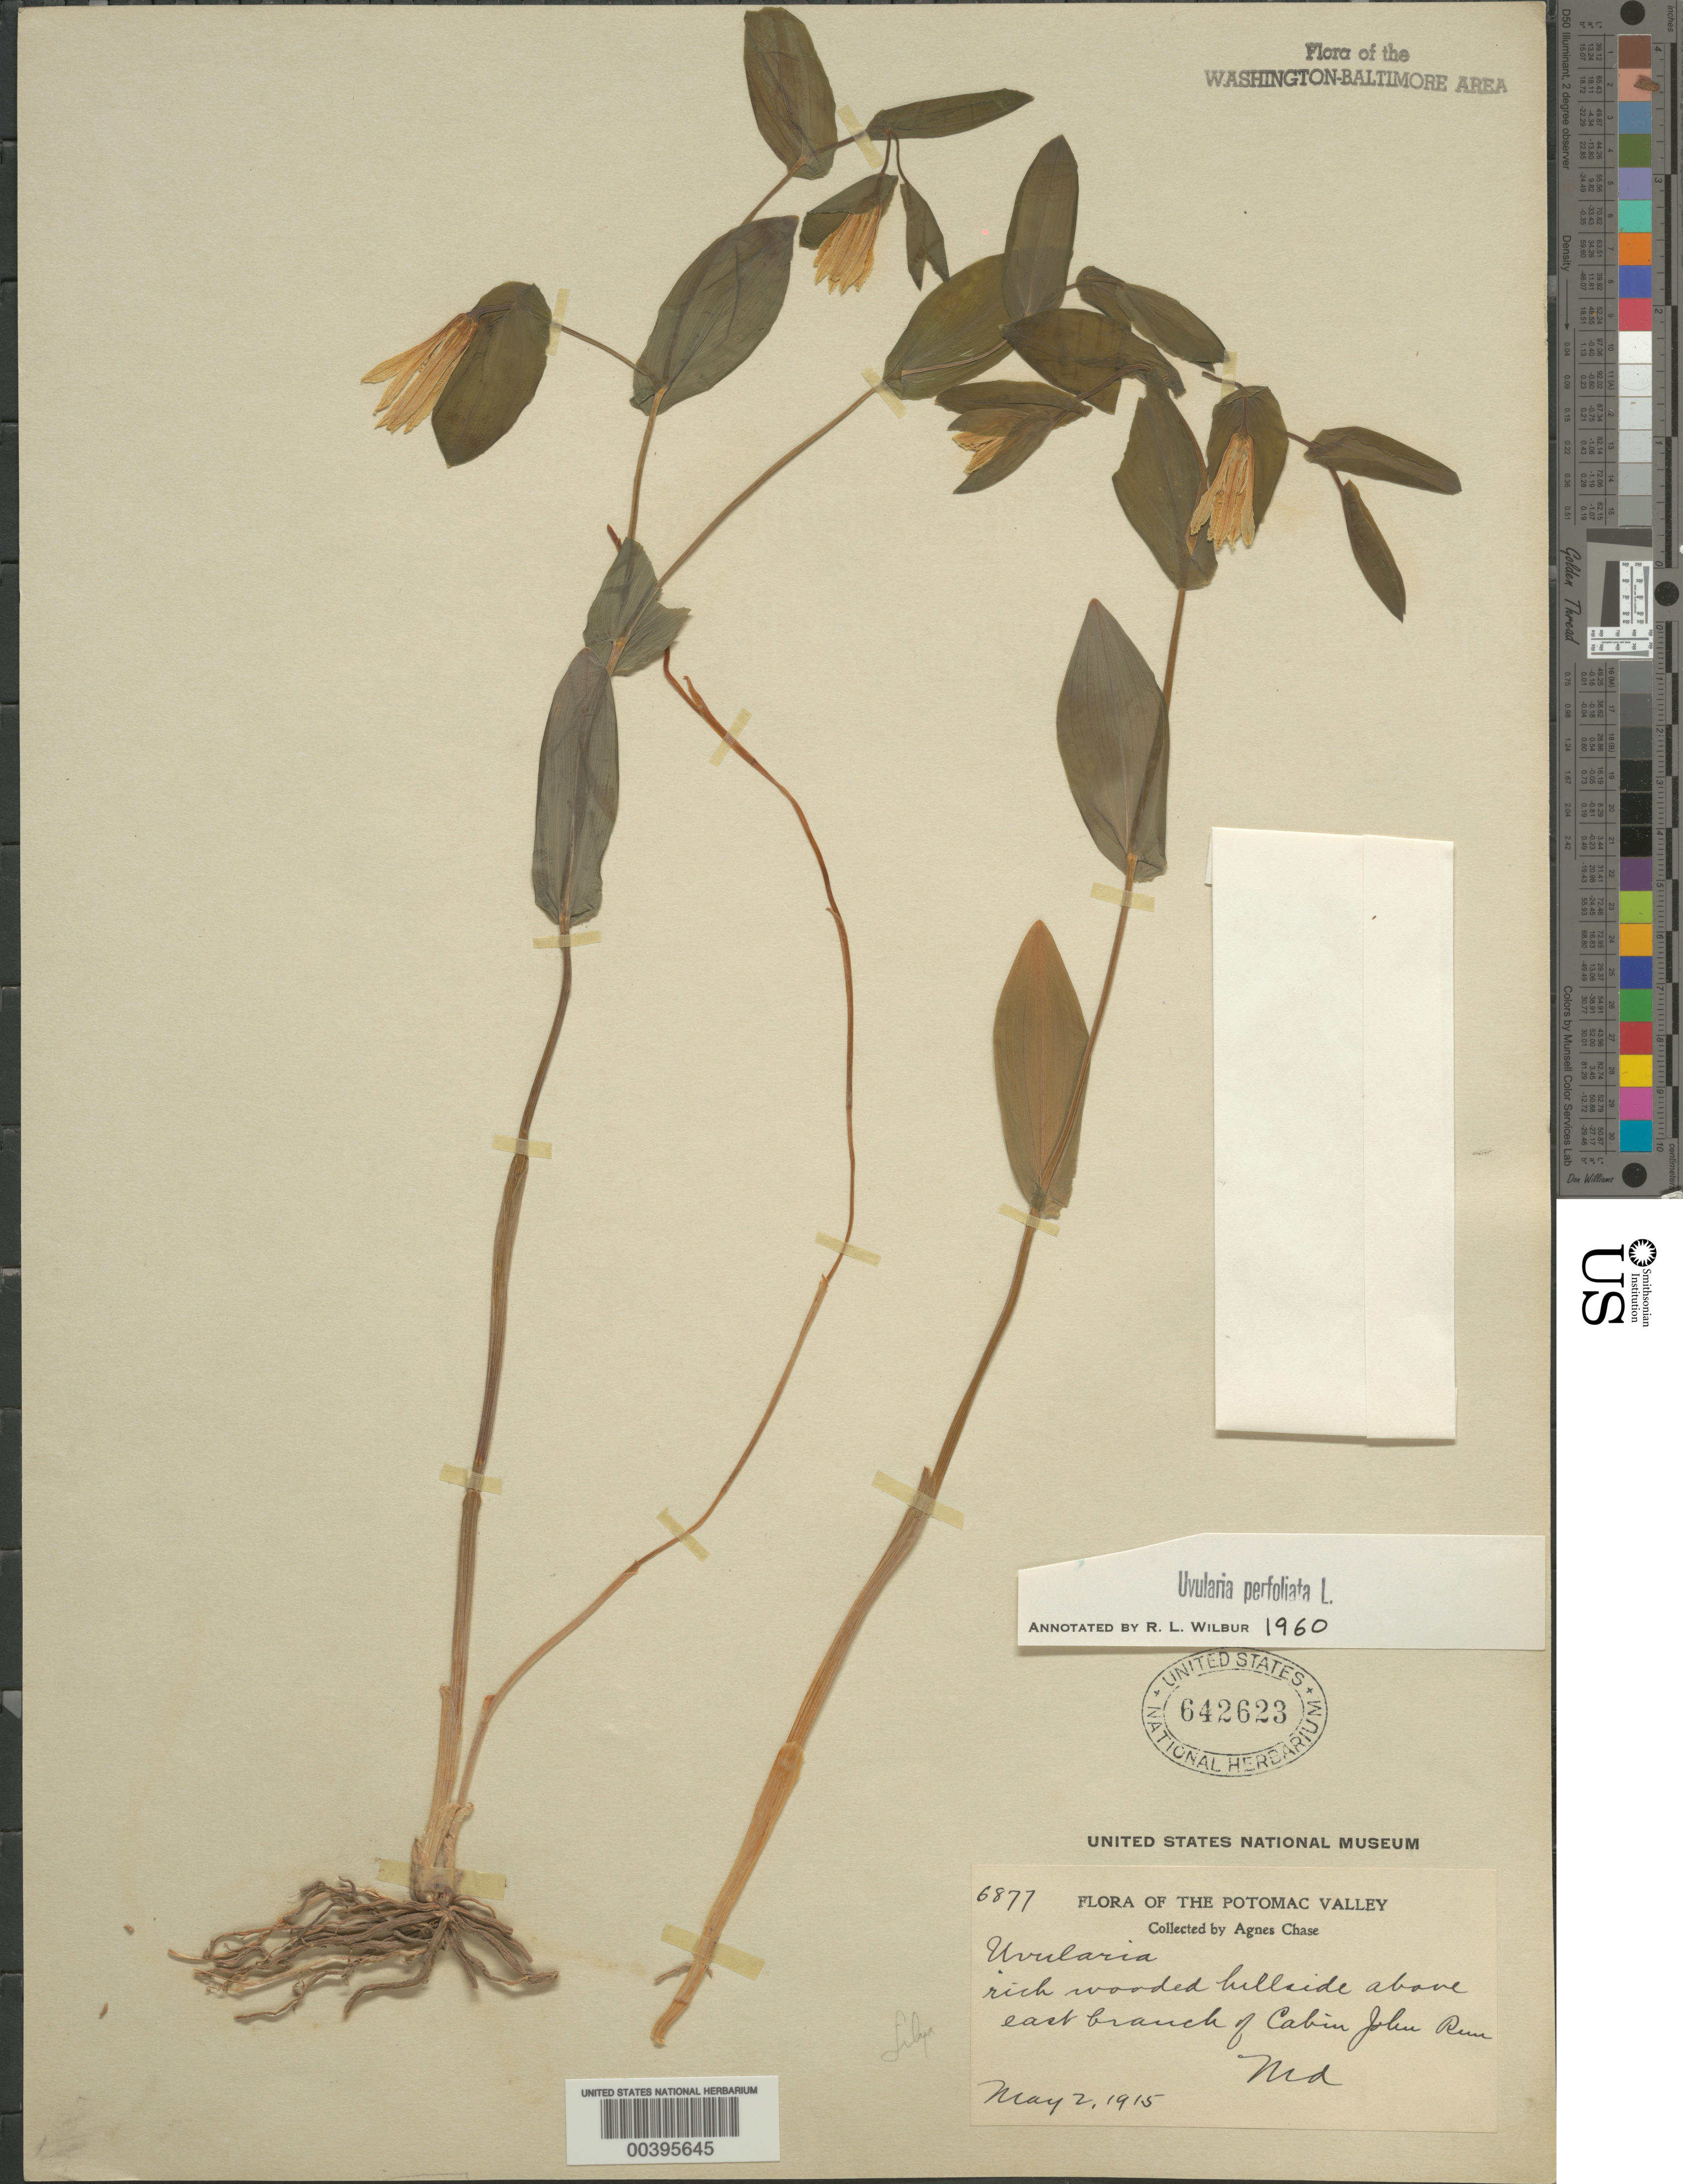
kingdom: Plantae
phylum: Tracheophyta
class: Liliopsida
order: Liliales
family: Colchicaceae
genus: Uvularia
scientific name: Uvularia perfoliata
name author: L.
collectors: A. Chase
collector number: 6877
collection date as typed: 02 May 1915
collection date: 1915-05-02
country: United States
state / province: Maryland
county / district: Montgomery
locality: Near east branch of Cabin John Run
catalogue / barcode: US 642623